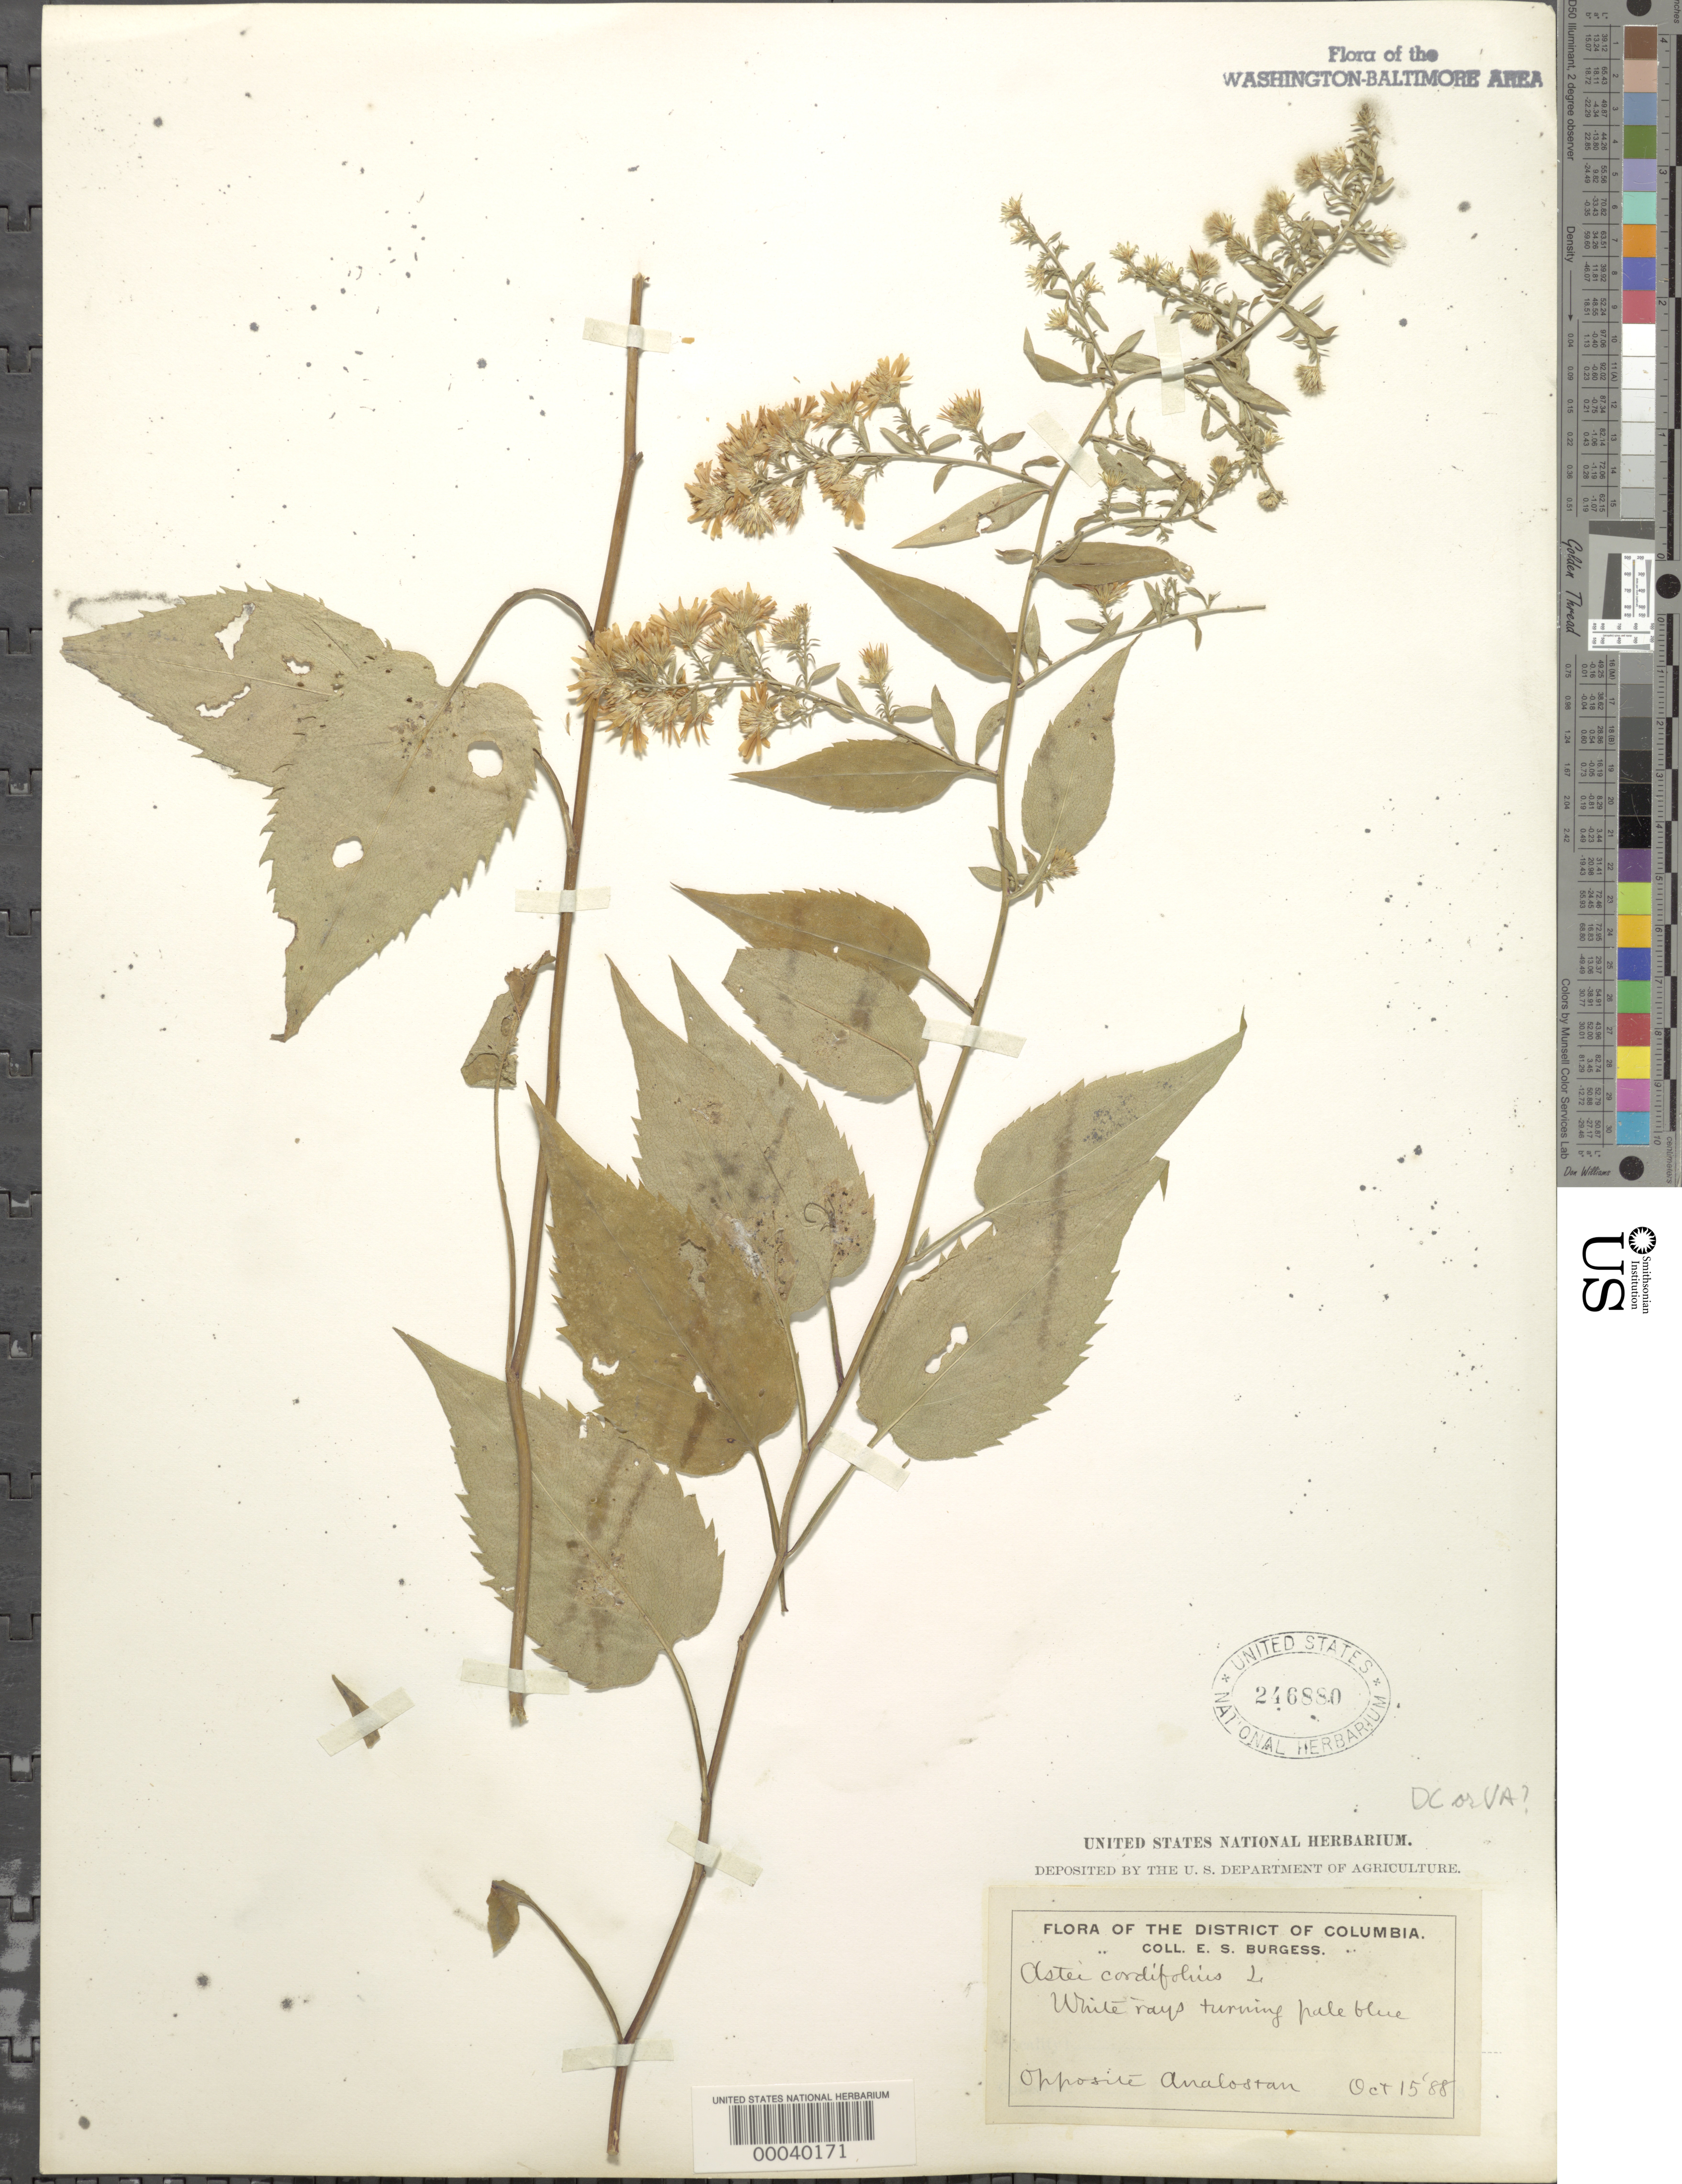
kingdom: Plantae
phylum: Tracheophyta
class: Magnoliopsida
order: Asterales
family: Asteraceae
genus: Symphyotrichum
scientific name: Symphyotrichum cordifolium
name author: (L.) G.L. Nesom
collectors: E. Burgess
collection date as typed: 15 Oct 1888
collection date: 1888-10-15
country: United States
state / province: District of Columbia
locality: opposite Roosevelt Island (Analostan)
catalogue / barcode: US 246880